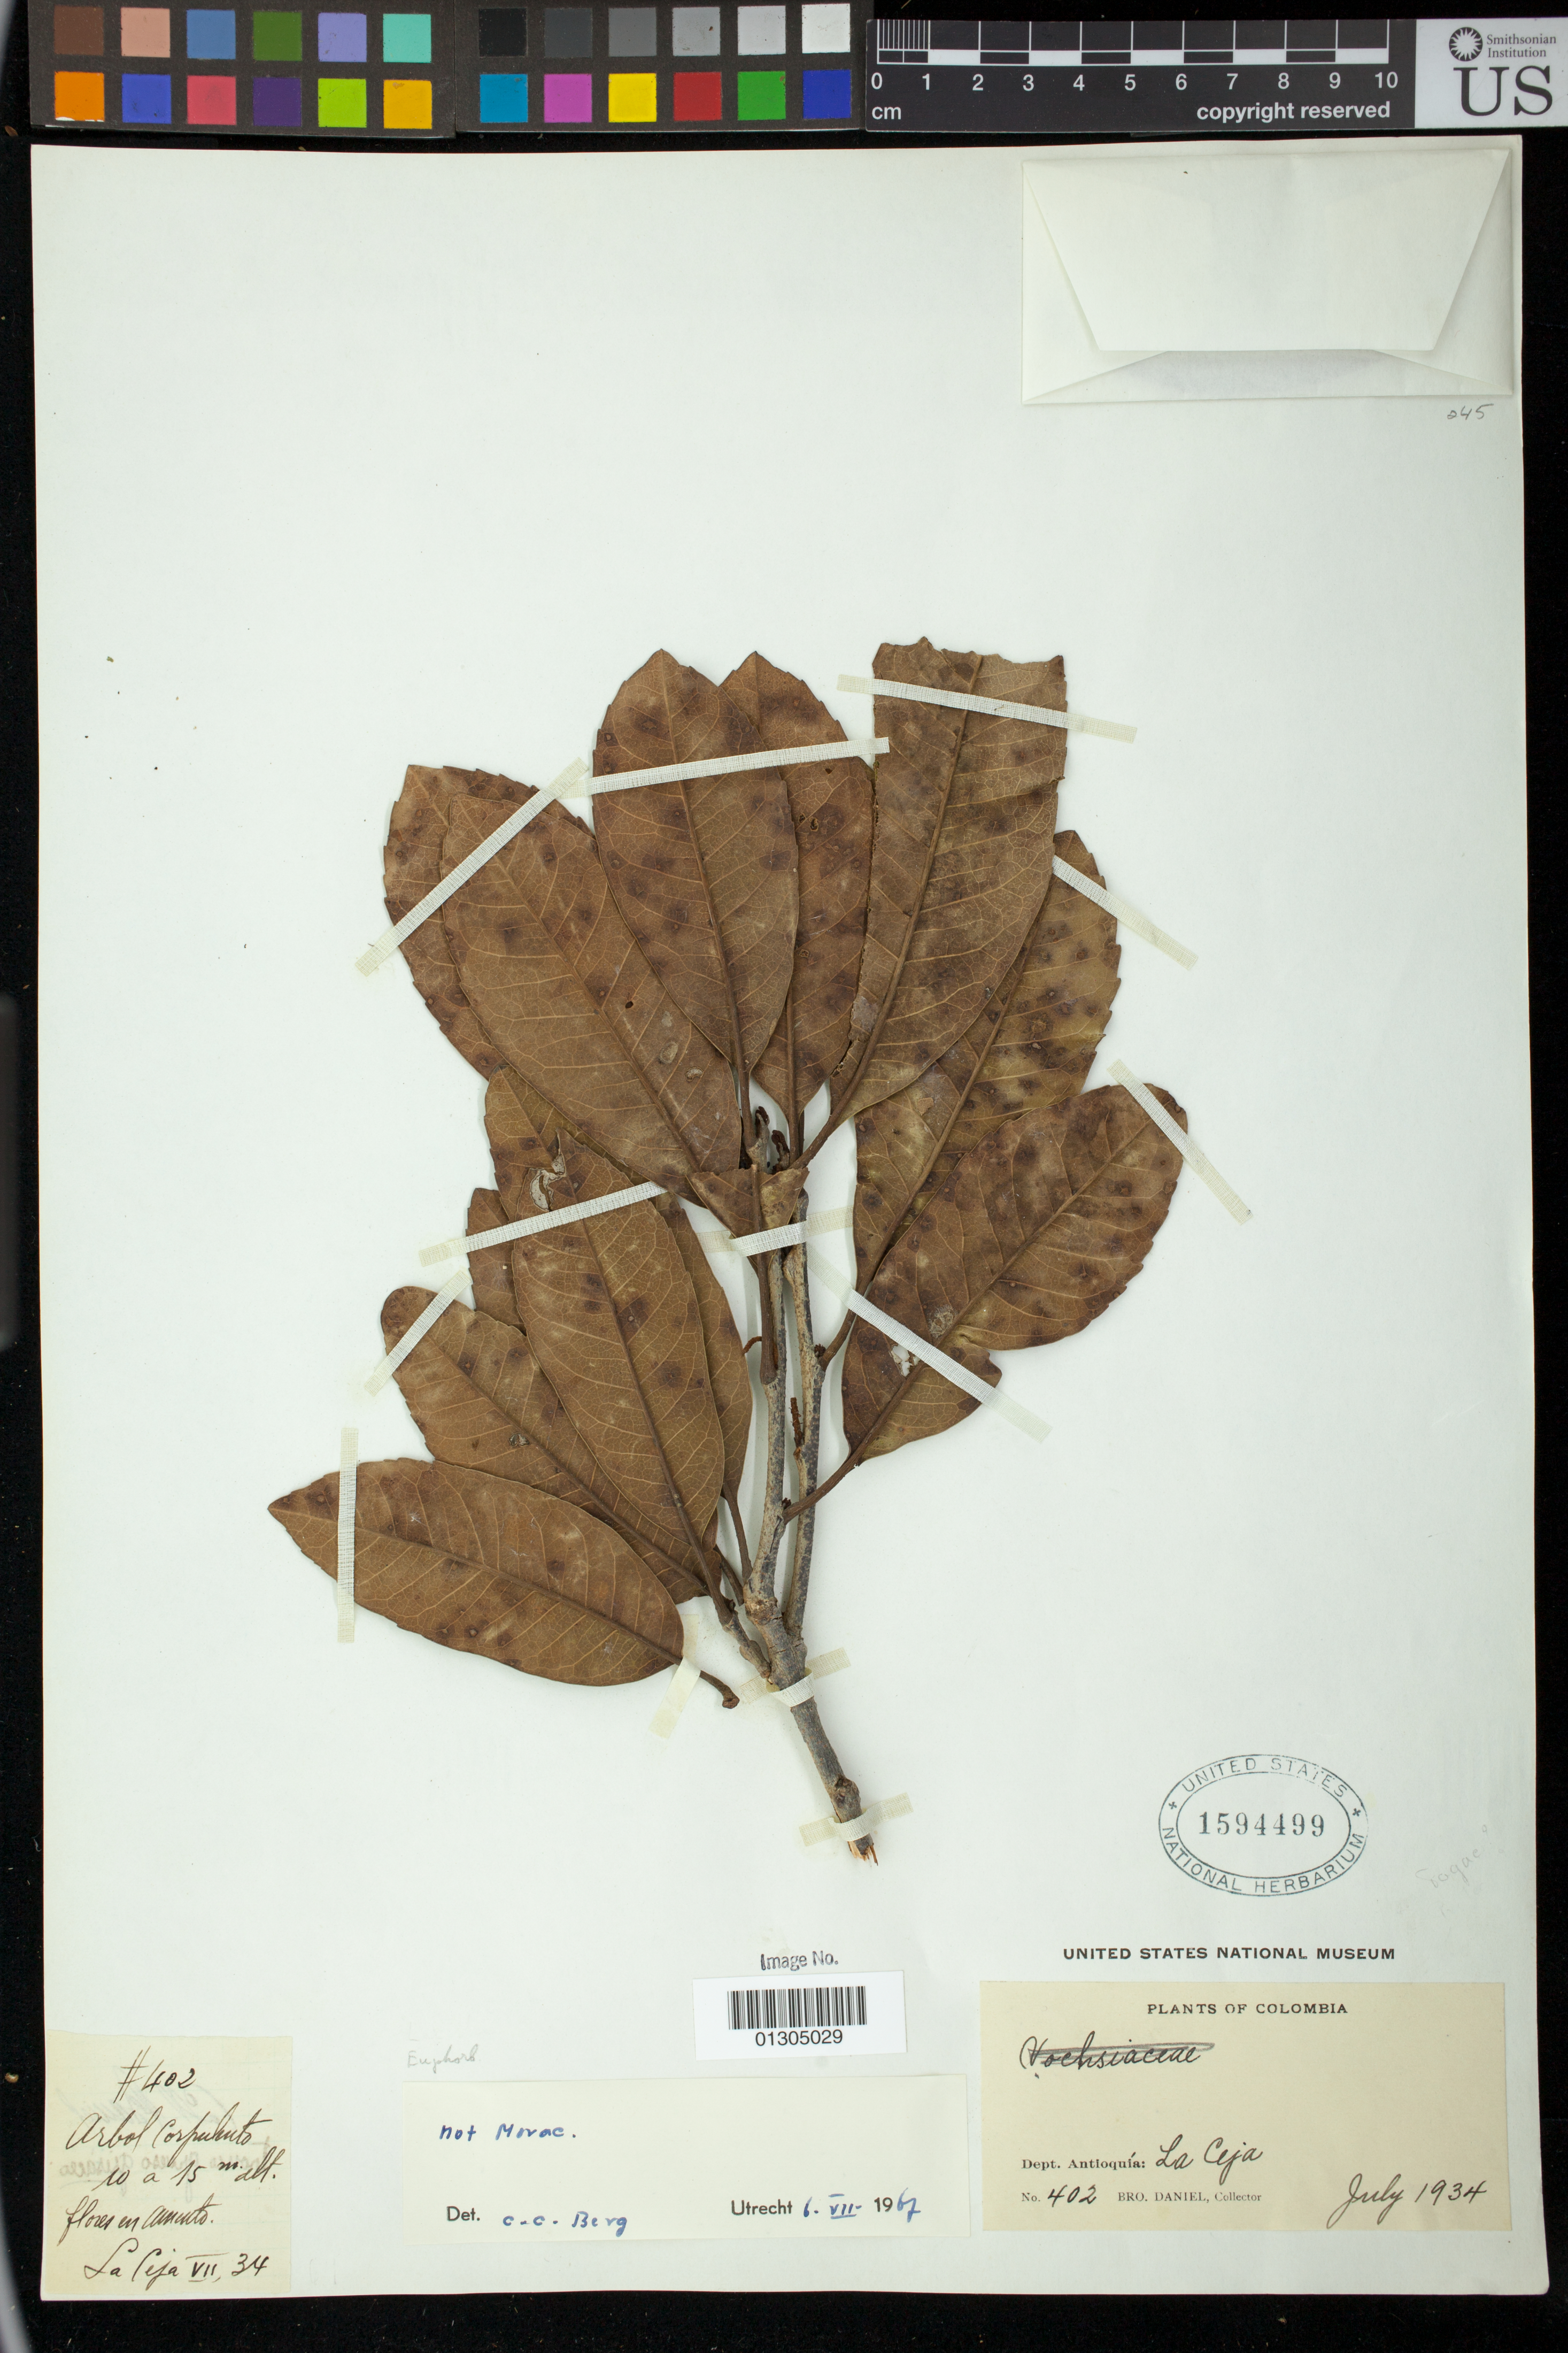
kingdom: Plantae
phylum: Tracheophyta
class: Magnoliopsida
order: Proteales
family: Proteaceae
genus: Roupala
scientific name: Roupala sp.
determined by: Londoño-Echeverri, Y.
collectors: Bro. Daniel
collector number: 402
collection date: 1934-07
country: Colombia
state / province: Antioquia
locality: La Ceja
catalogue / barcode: US 1594499